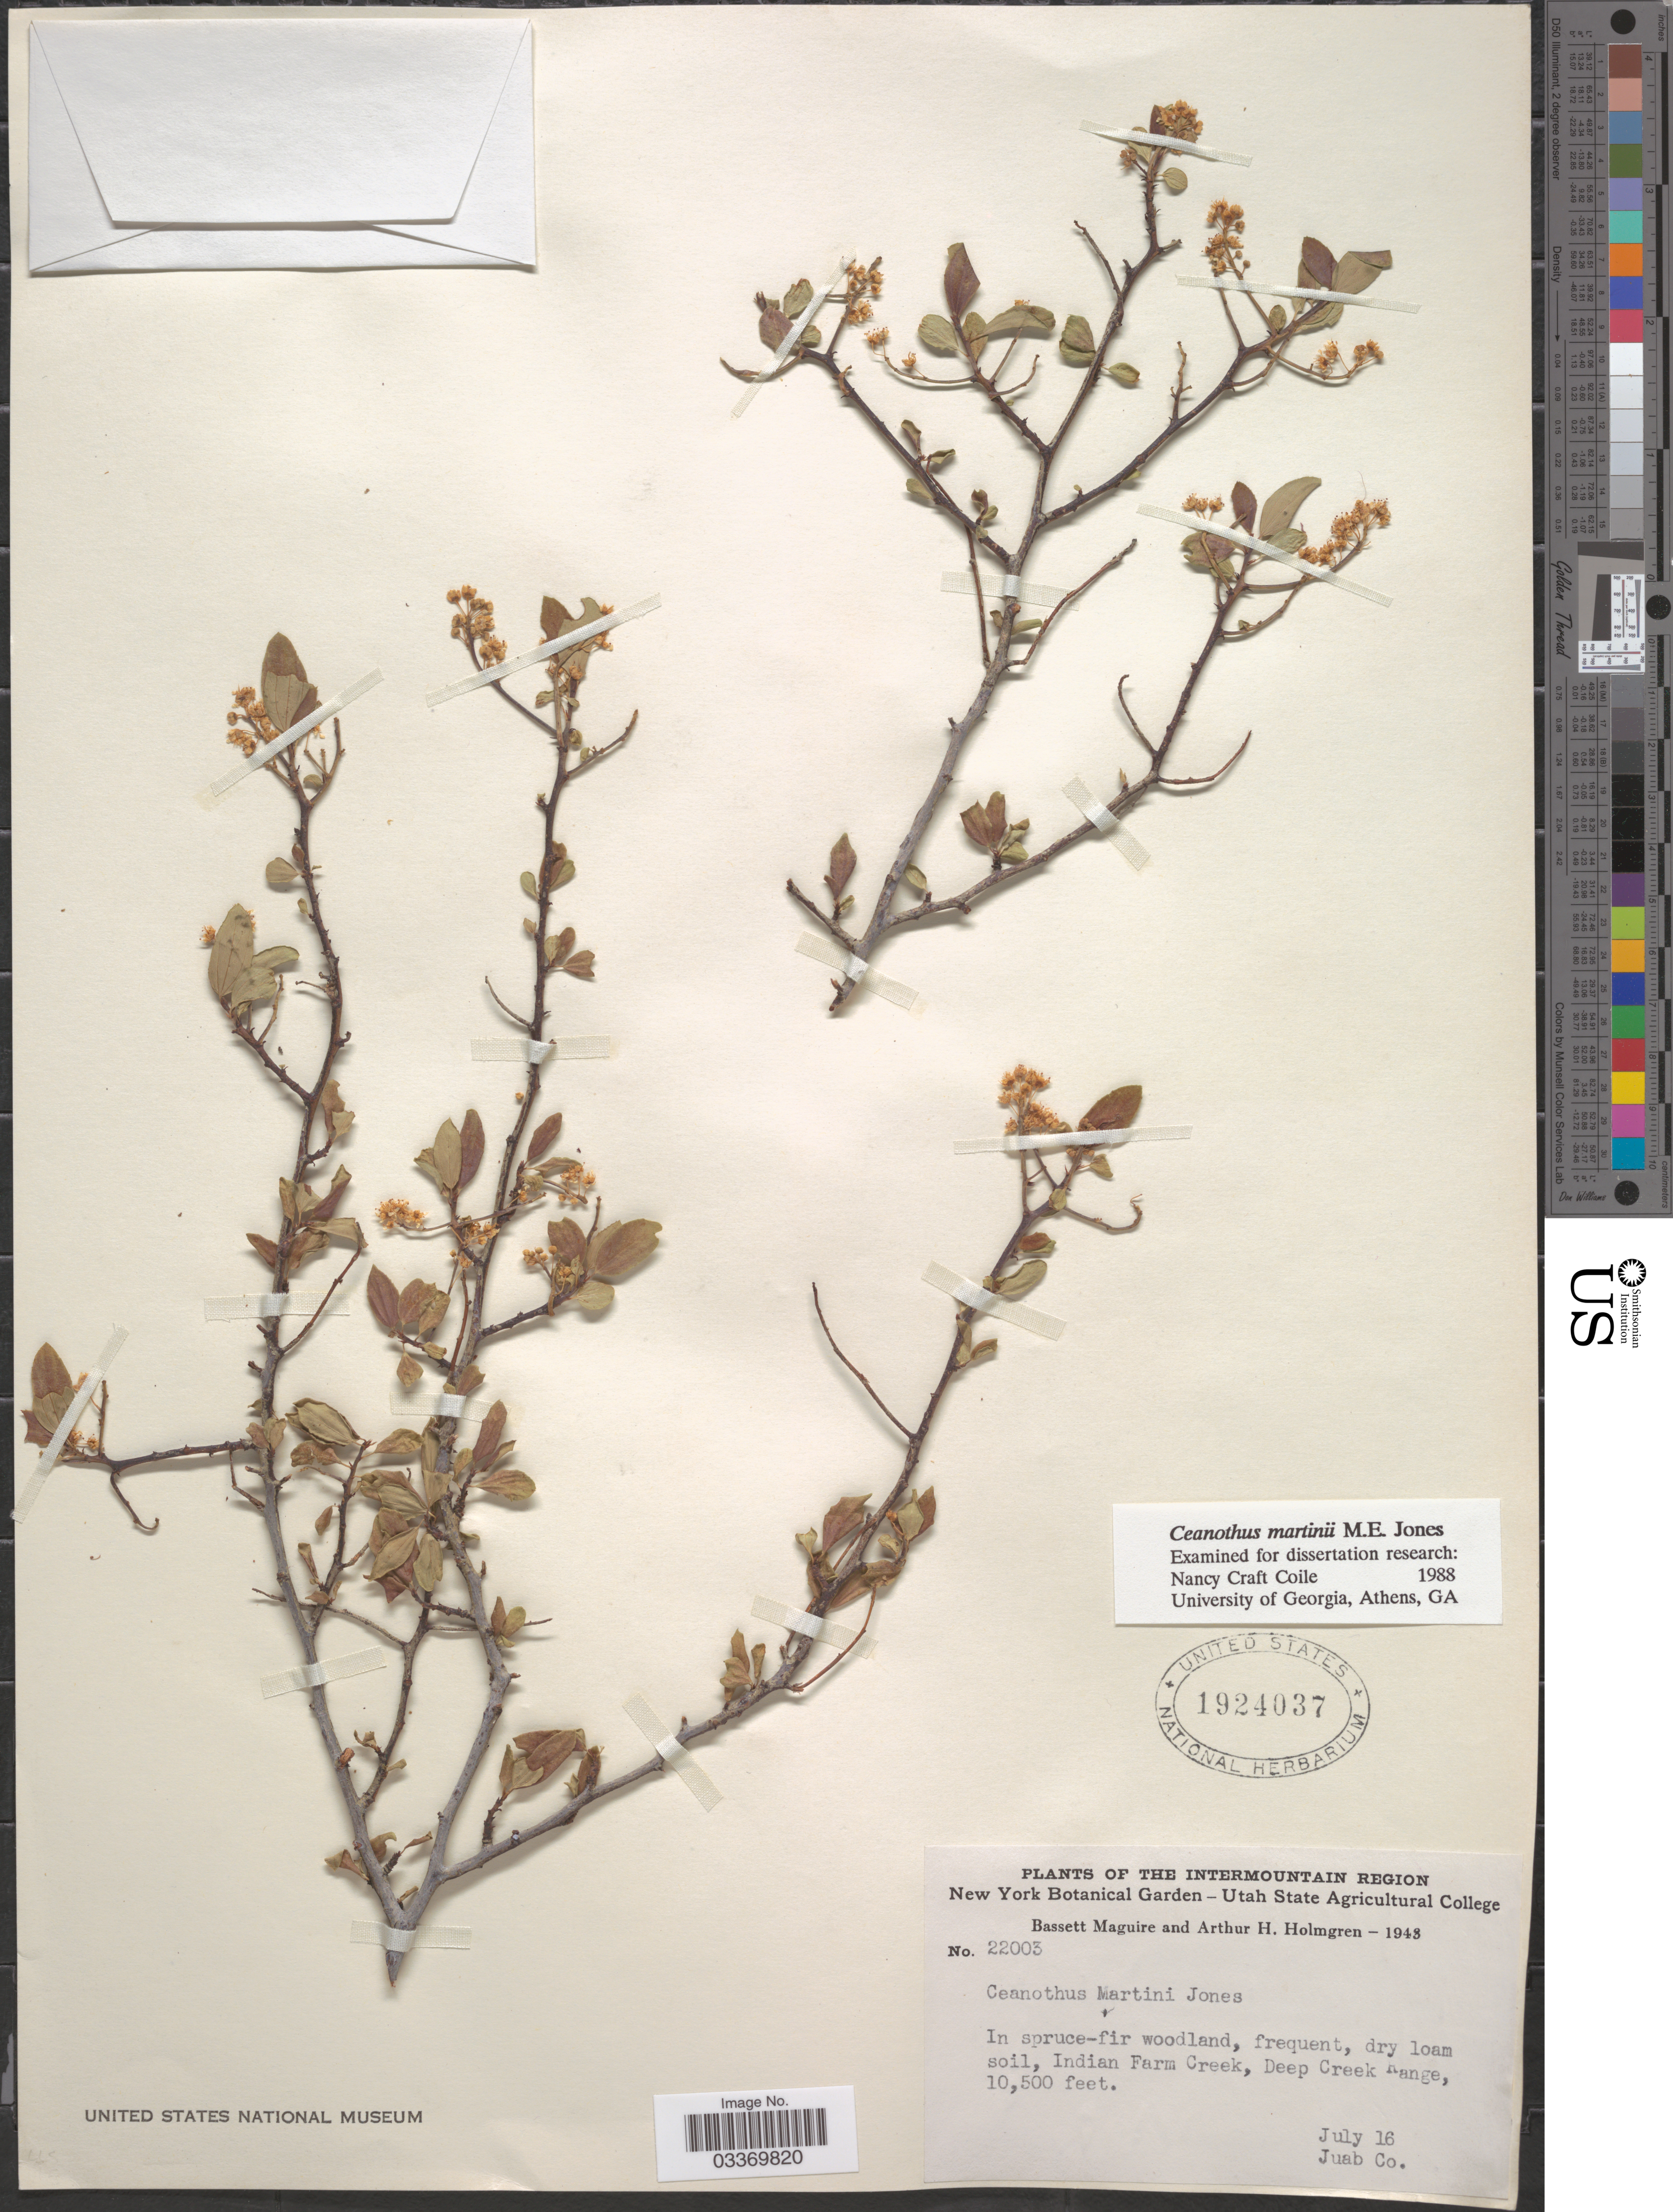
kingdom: Plantae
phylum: Tracheophyta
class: Magnoliopsida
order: Rosales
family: Rhamnaceae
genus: Ceanothus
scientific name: Ceanothus martini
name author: M.E. Jones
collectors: B. Maguire & A. H. Holmgren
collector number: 22003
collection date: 1948-07-16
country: United States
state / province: Utah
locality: The Intermountain Region. Indian Farm Creek, Deep Creek Range, Juab Co.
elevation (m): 3200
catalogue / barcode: US 1924037